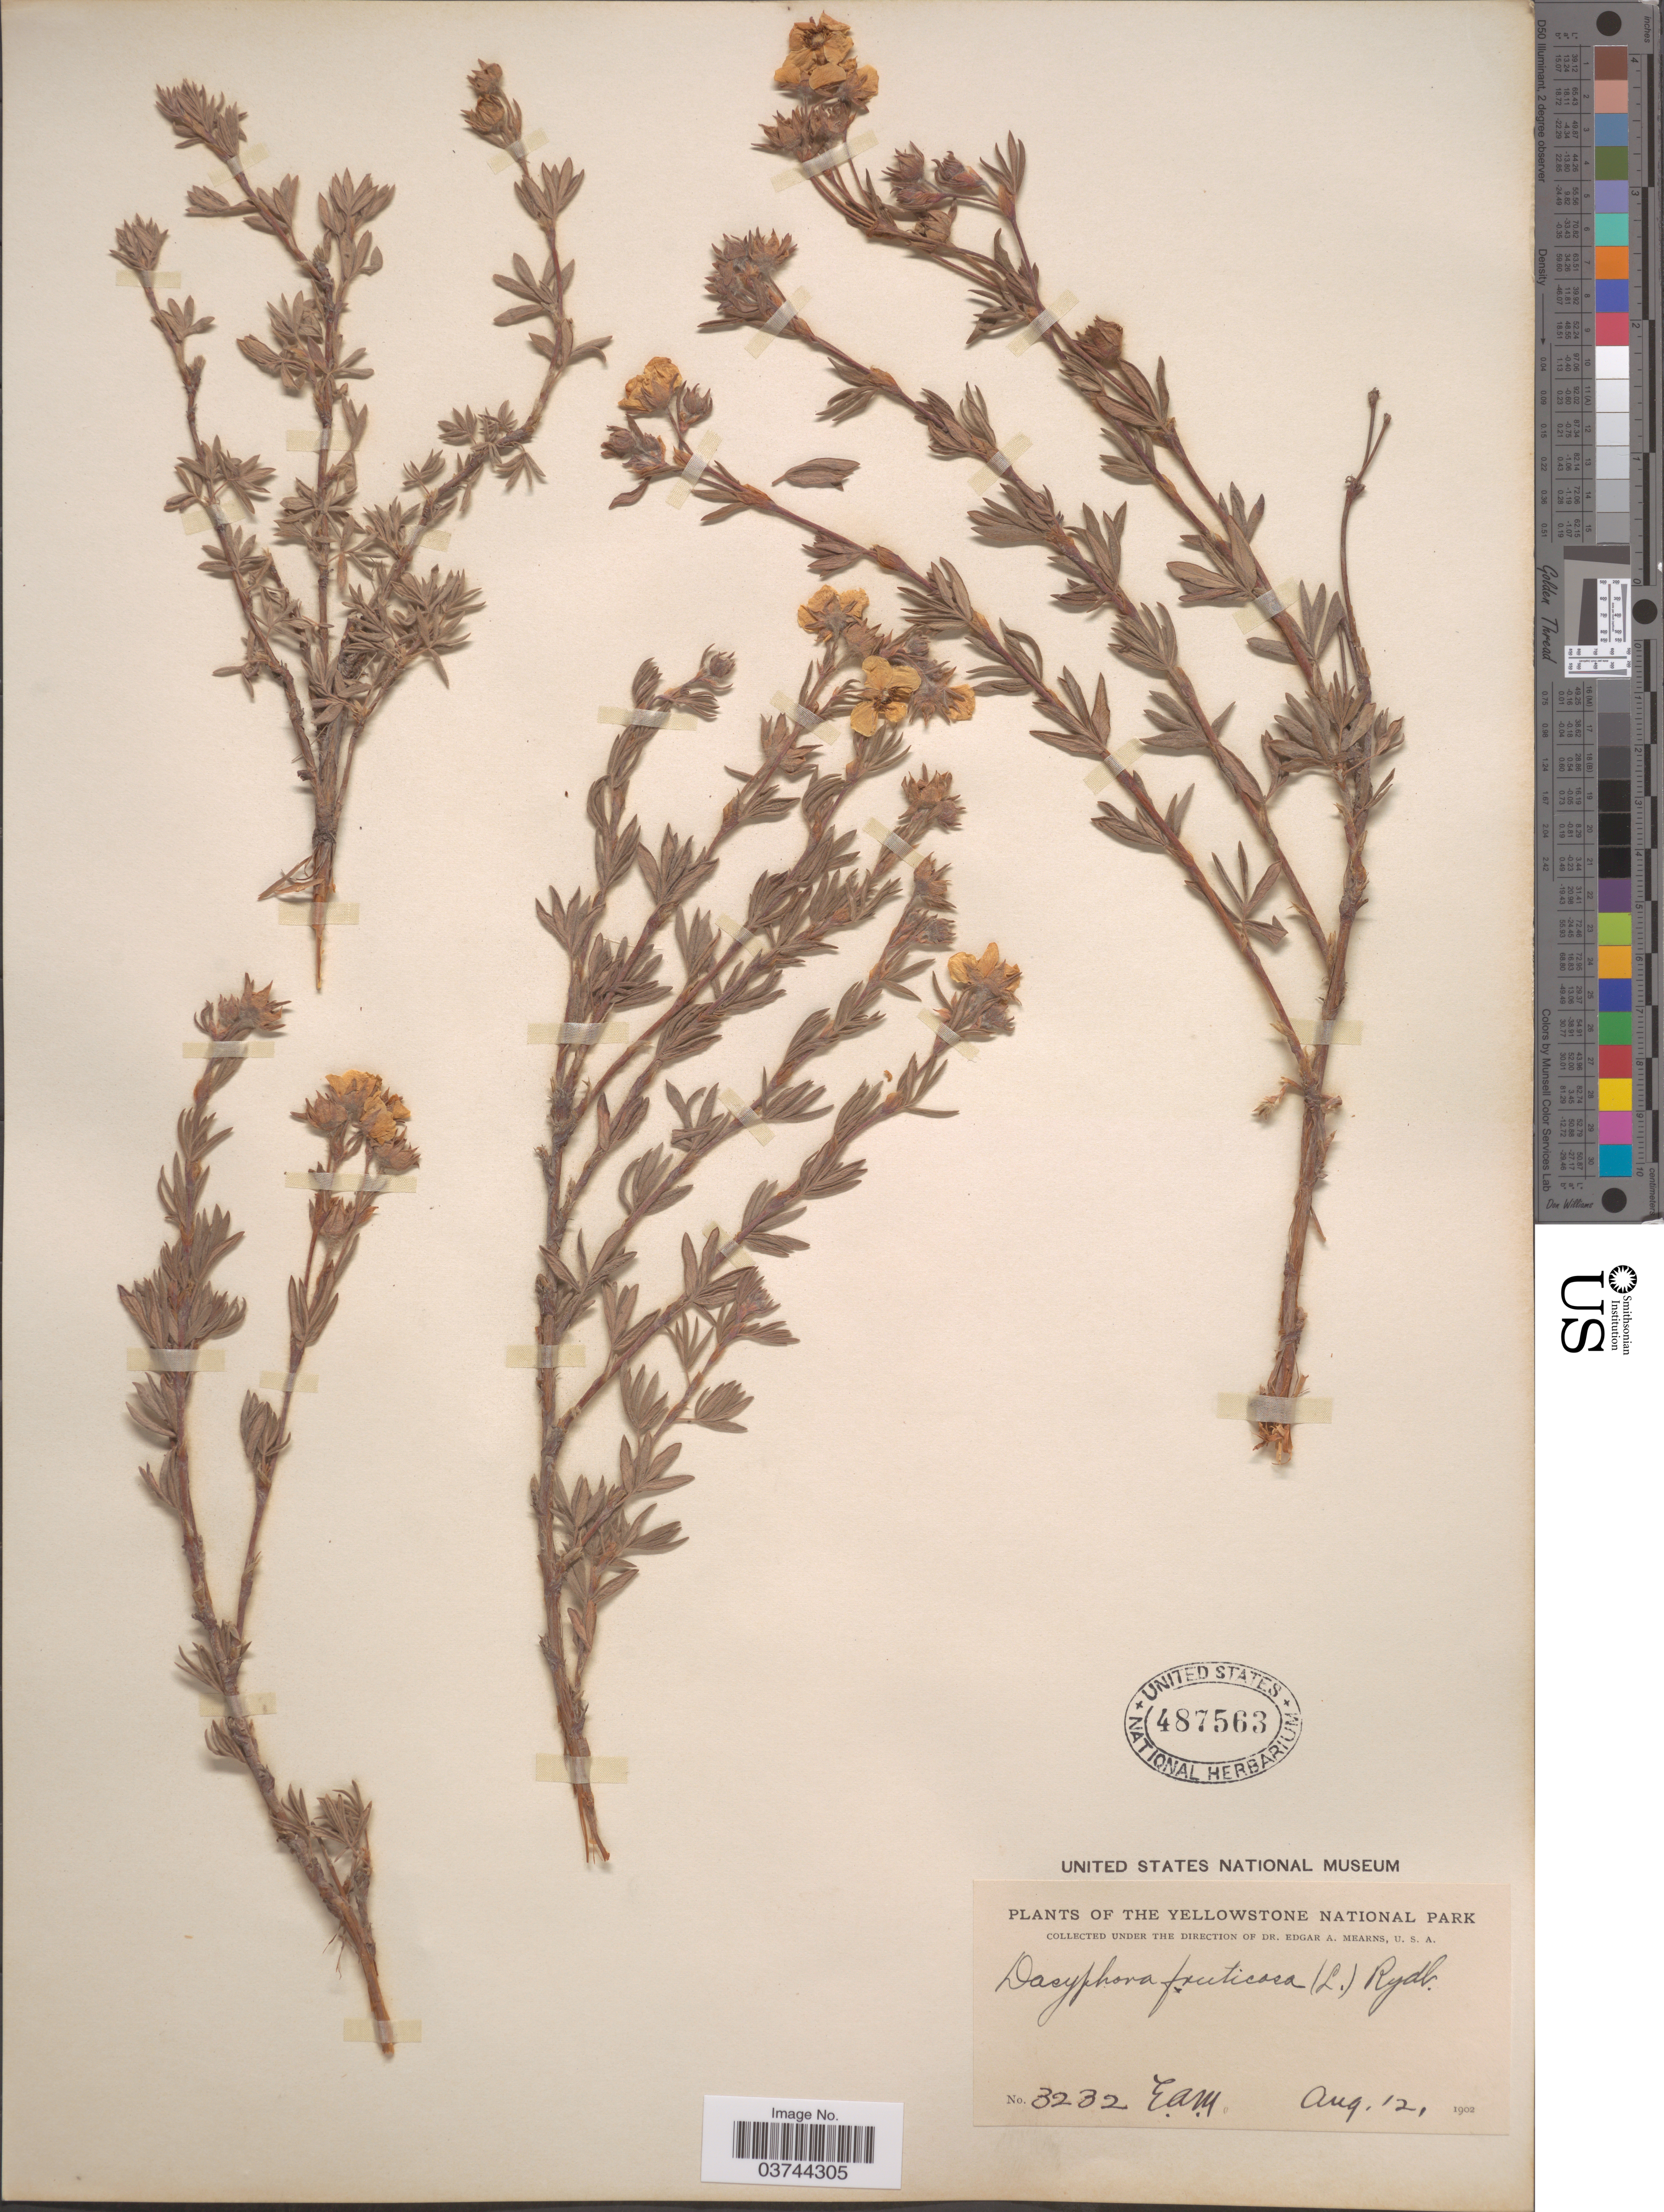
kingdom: Plantae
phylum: Tracheophyta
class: Magnoliopsida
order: Rosales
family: Rosaceae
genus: Dasiphora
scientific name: Dasiphora fruticosa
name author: (L.) Rydb.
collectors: E. A. Mearns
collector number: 3232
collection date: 1902-08-12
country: United States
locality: The Yellowstone National Park.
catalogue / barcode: US 487563